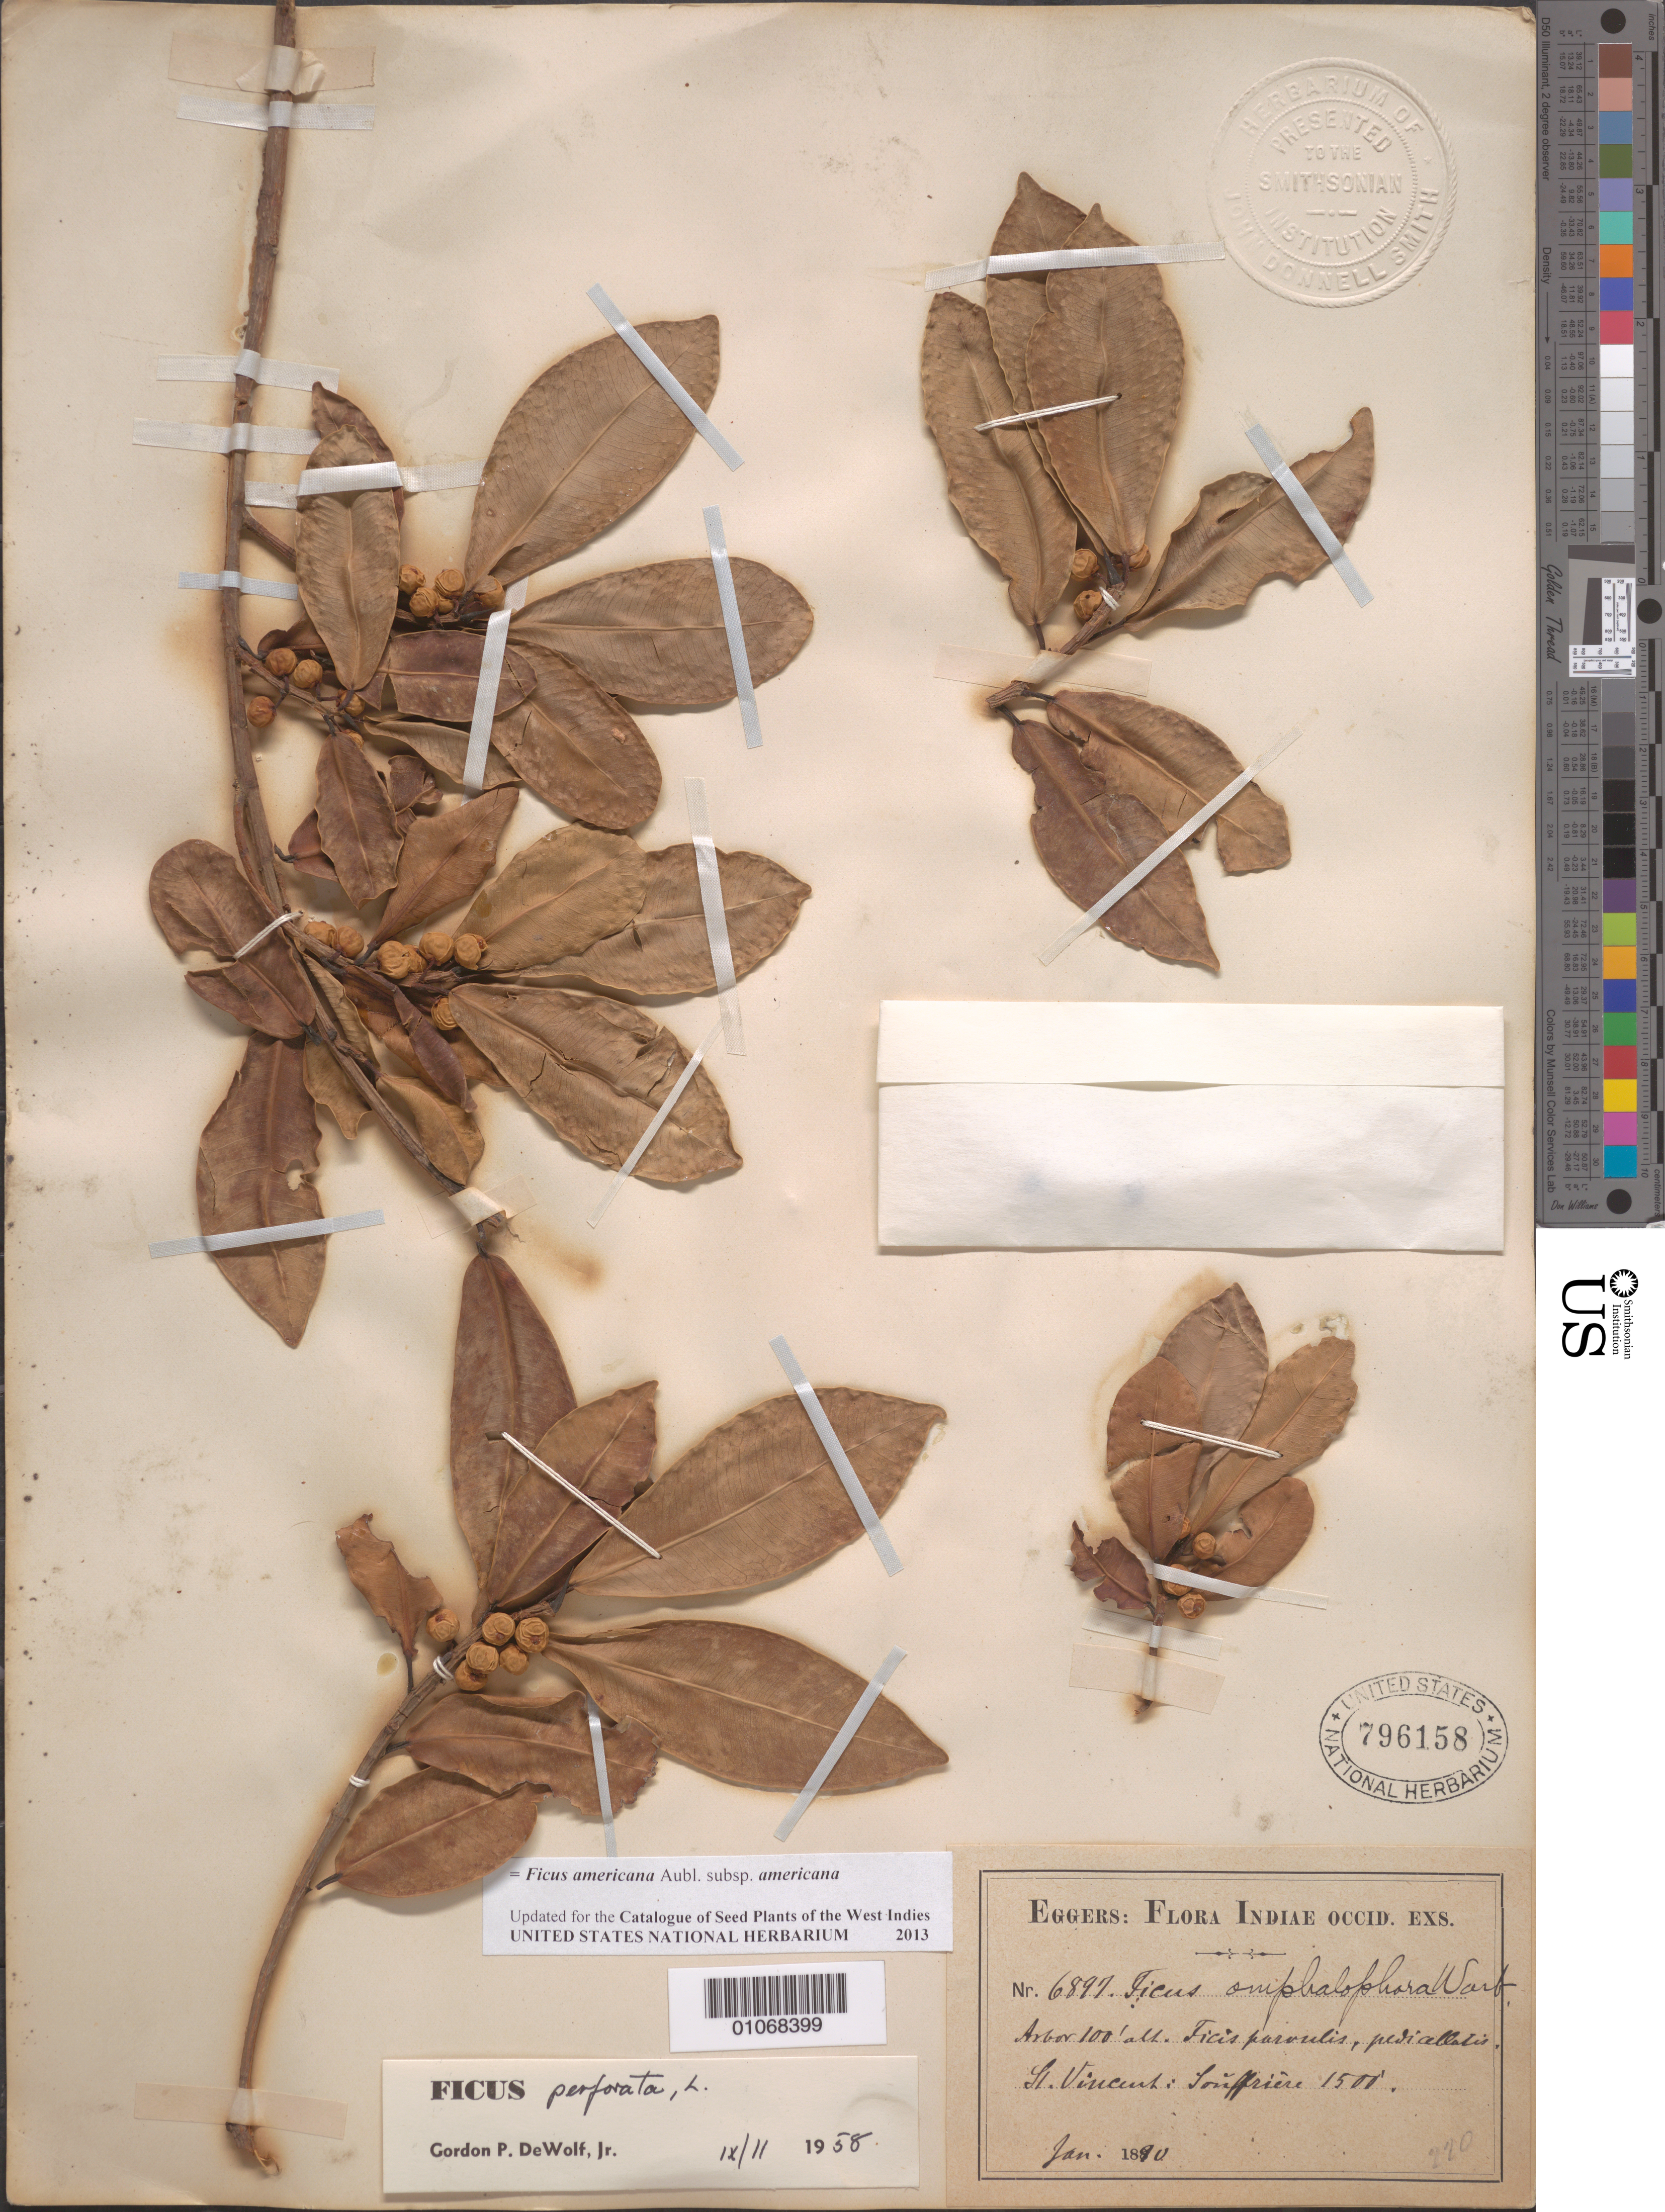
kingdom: Plantae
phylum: Tracheophyta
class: Magnoliopsida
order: Rosales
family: Moraceae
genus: Ficus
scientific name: Ficus perforata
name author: L.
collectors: H. F. A. von Eggers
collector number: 6897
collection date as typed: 01 Jan 1890 to 31 Jan 1890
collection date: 1890-01-01/1890-01-31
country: St. Vincent - Grenadines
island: St. Vincent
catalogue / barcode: US 796158